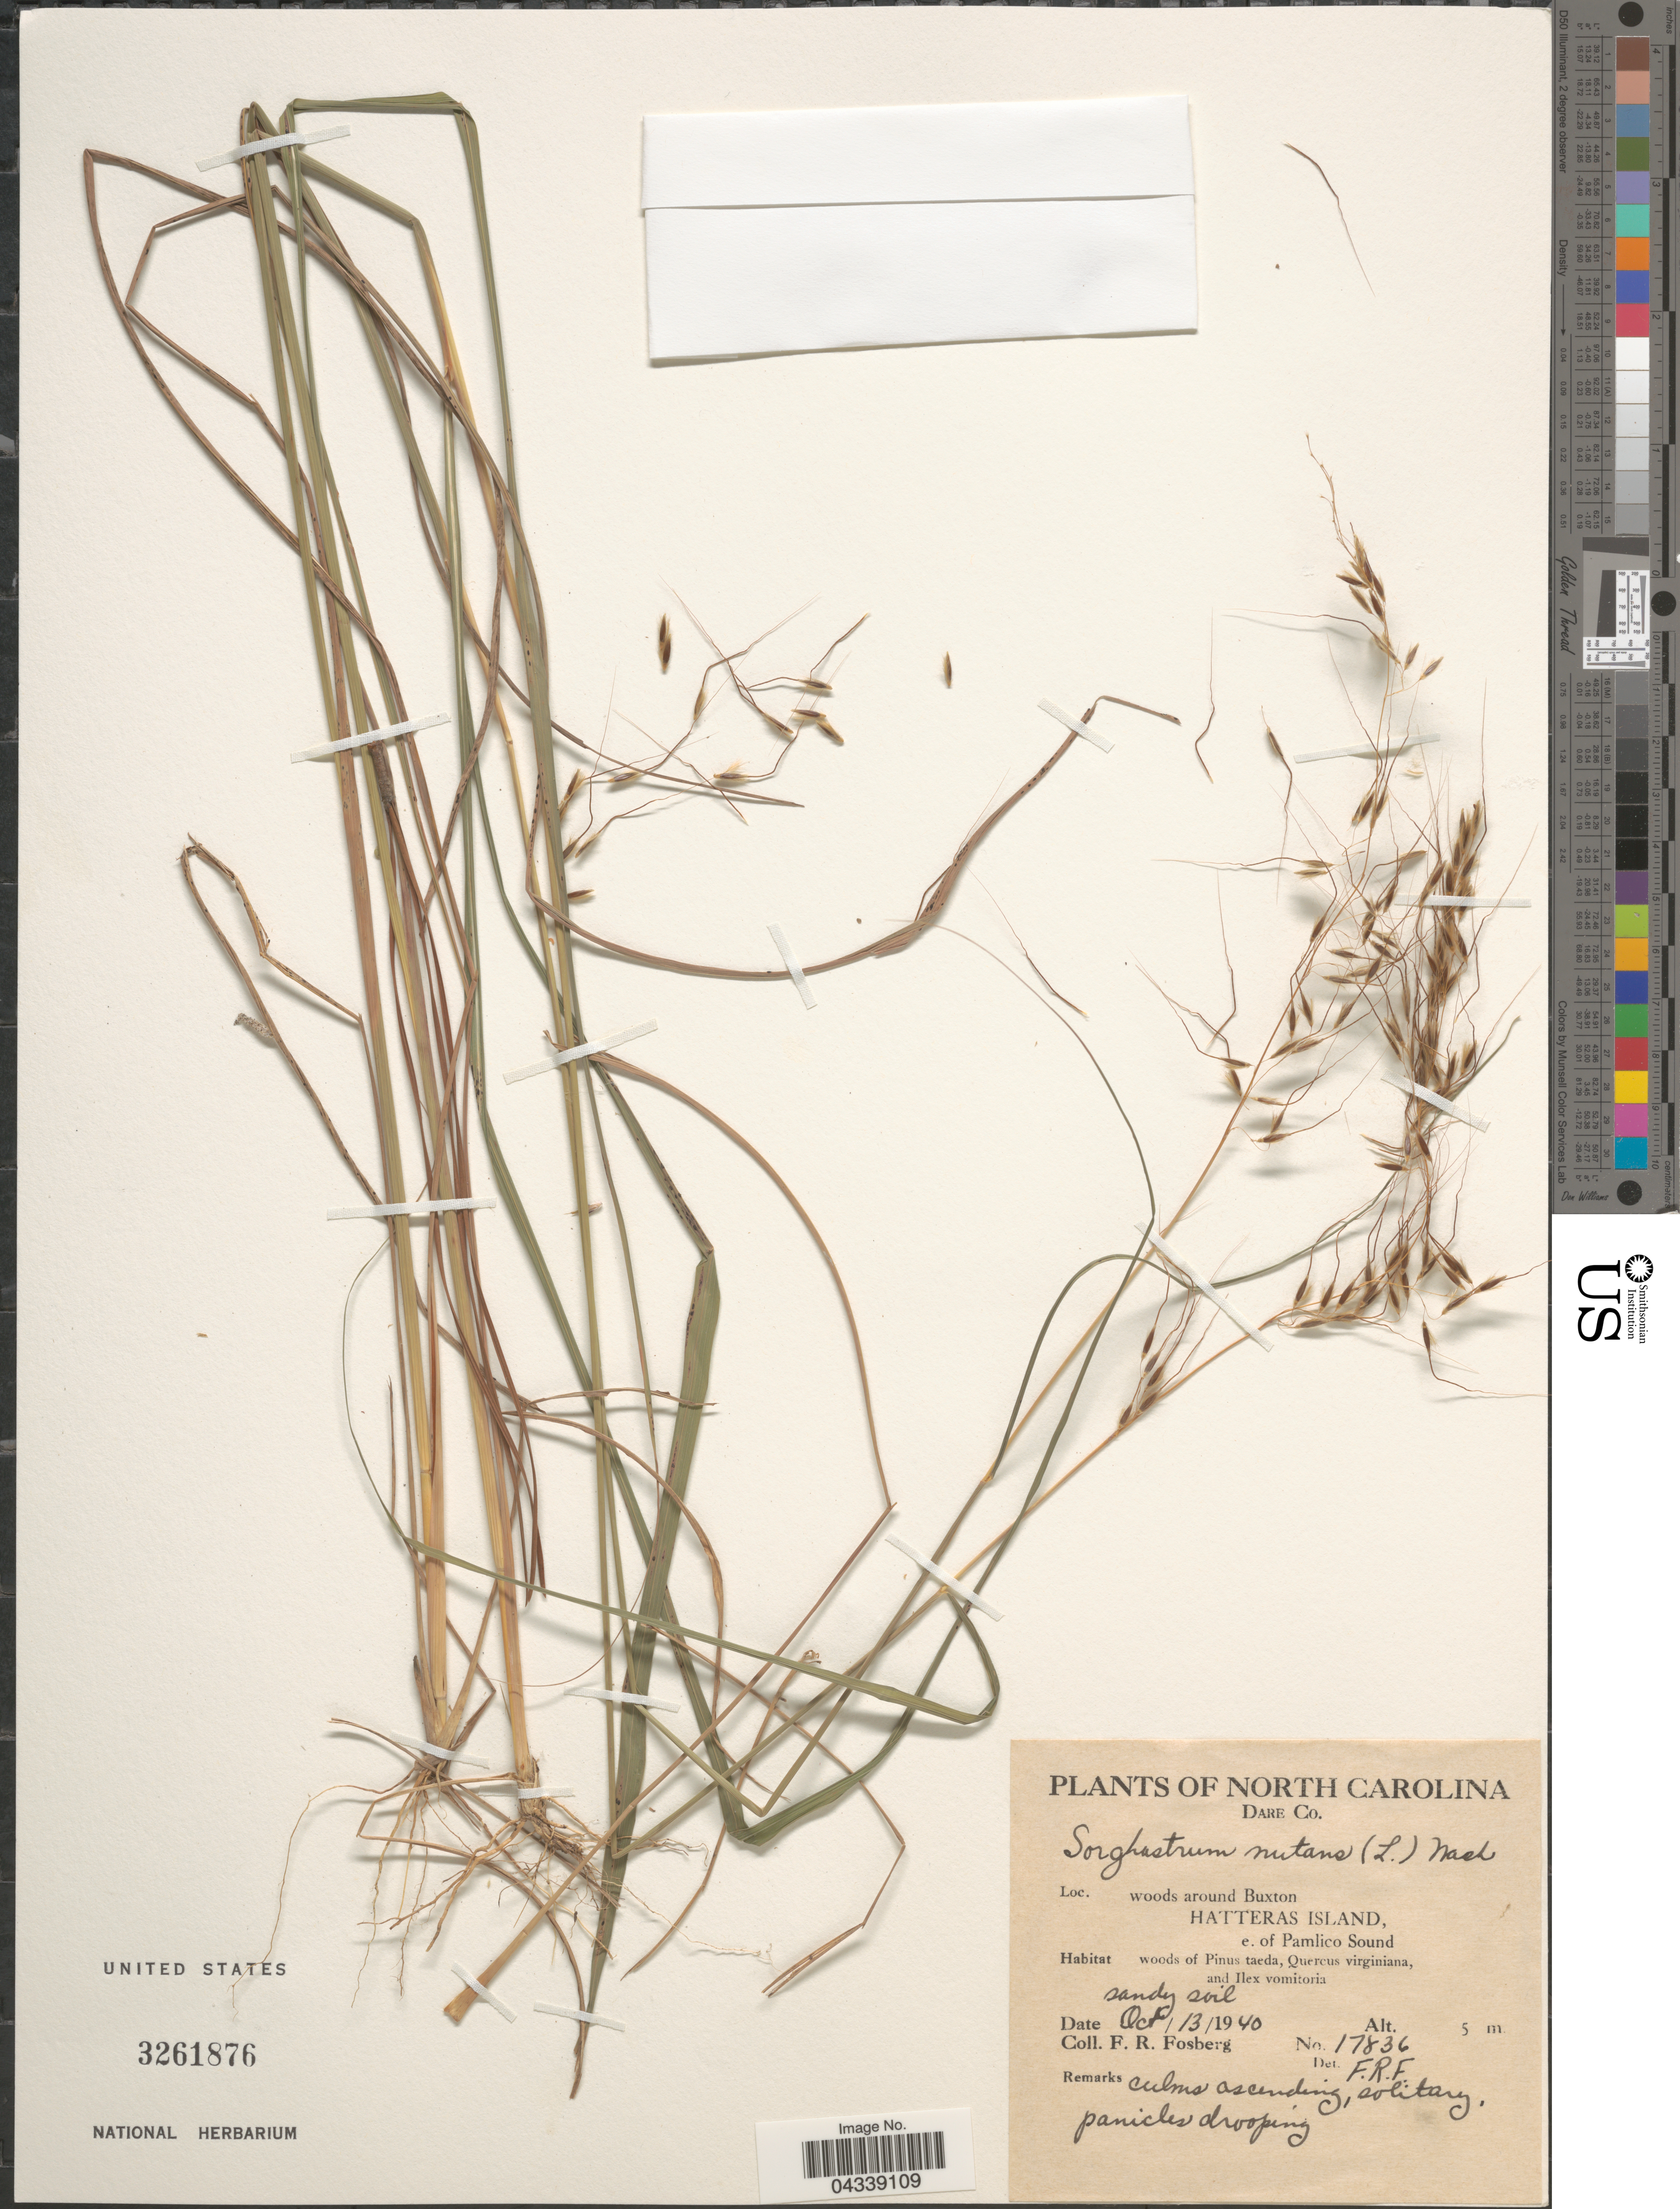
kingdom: Plantae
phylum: Tracheophyta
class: Liliopsida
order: Poales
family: Poaceae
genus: Sorghastrum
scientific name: Sorghastrum nutans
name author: (L.) Nash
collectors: F. R. Fosberg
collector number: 17836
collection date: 1940-10-13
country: United States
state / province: North Carolina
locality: Dare Co. Woods around Buxton Hatteras Island, e. of Pamlico Sound.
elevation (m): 5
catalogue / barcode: US 3261876